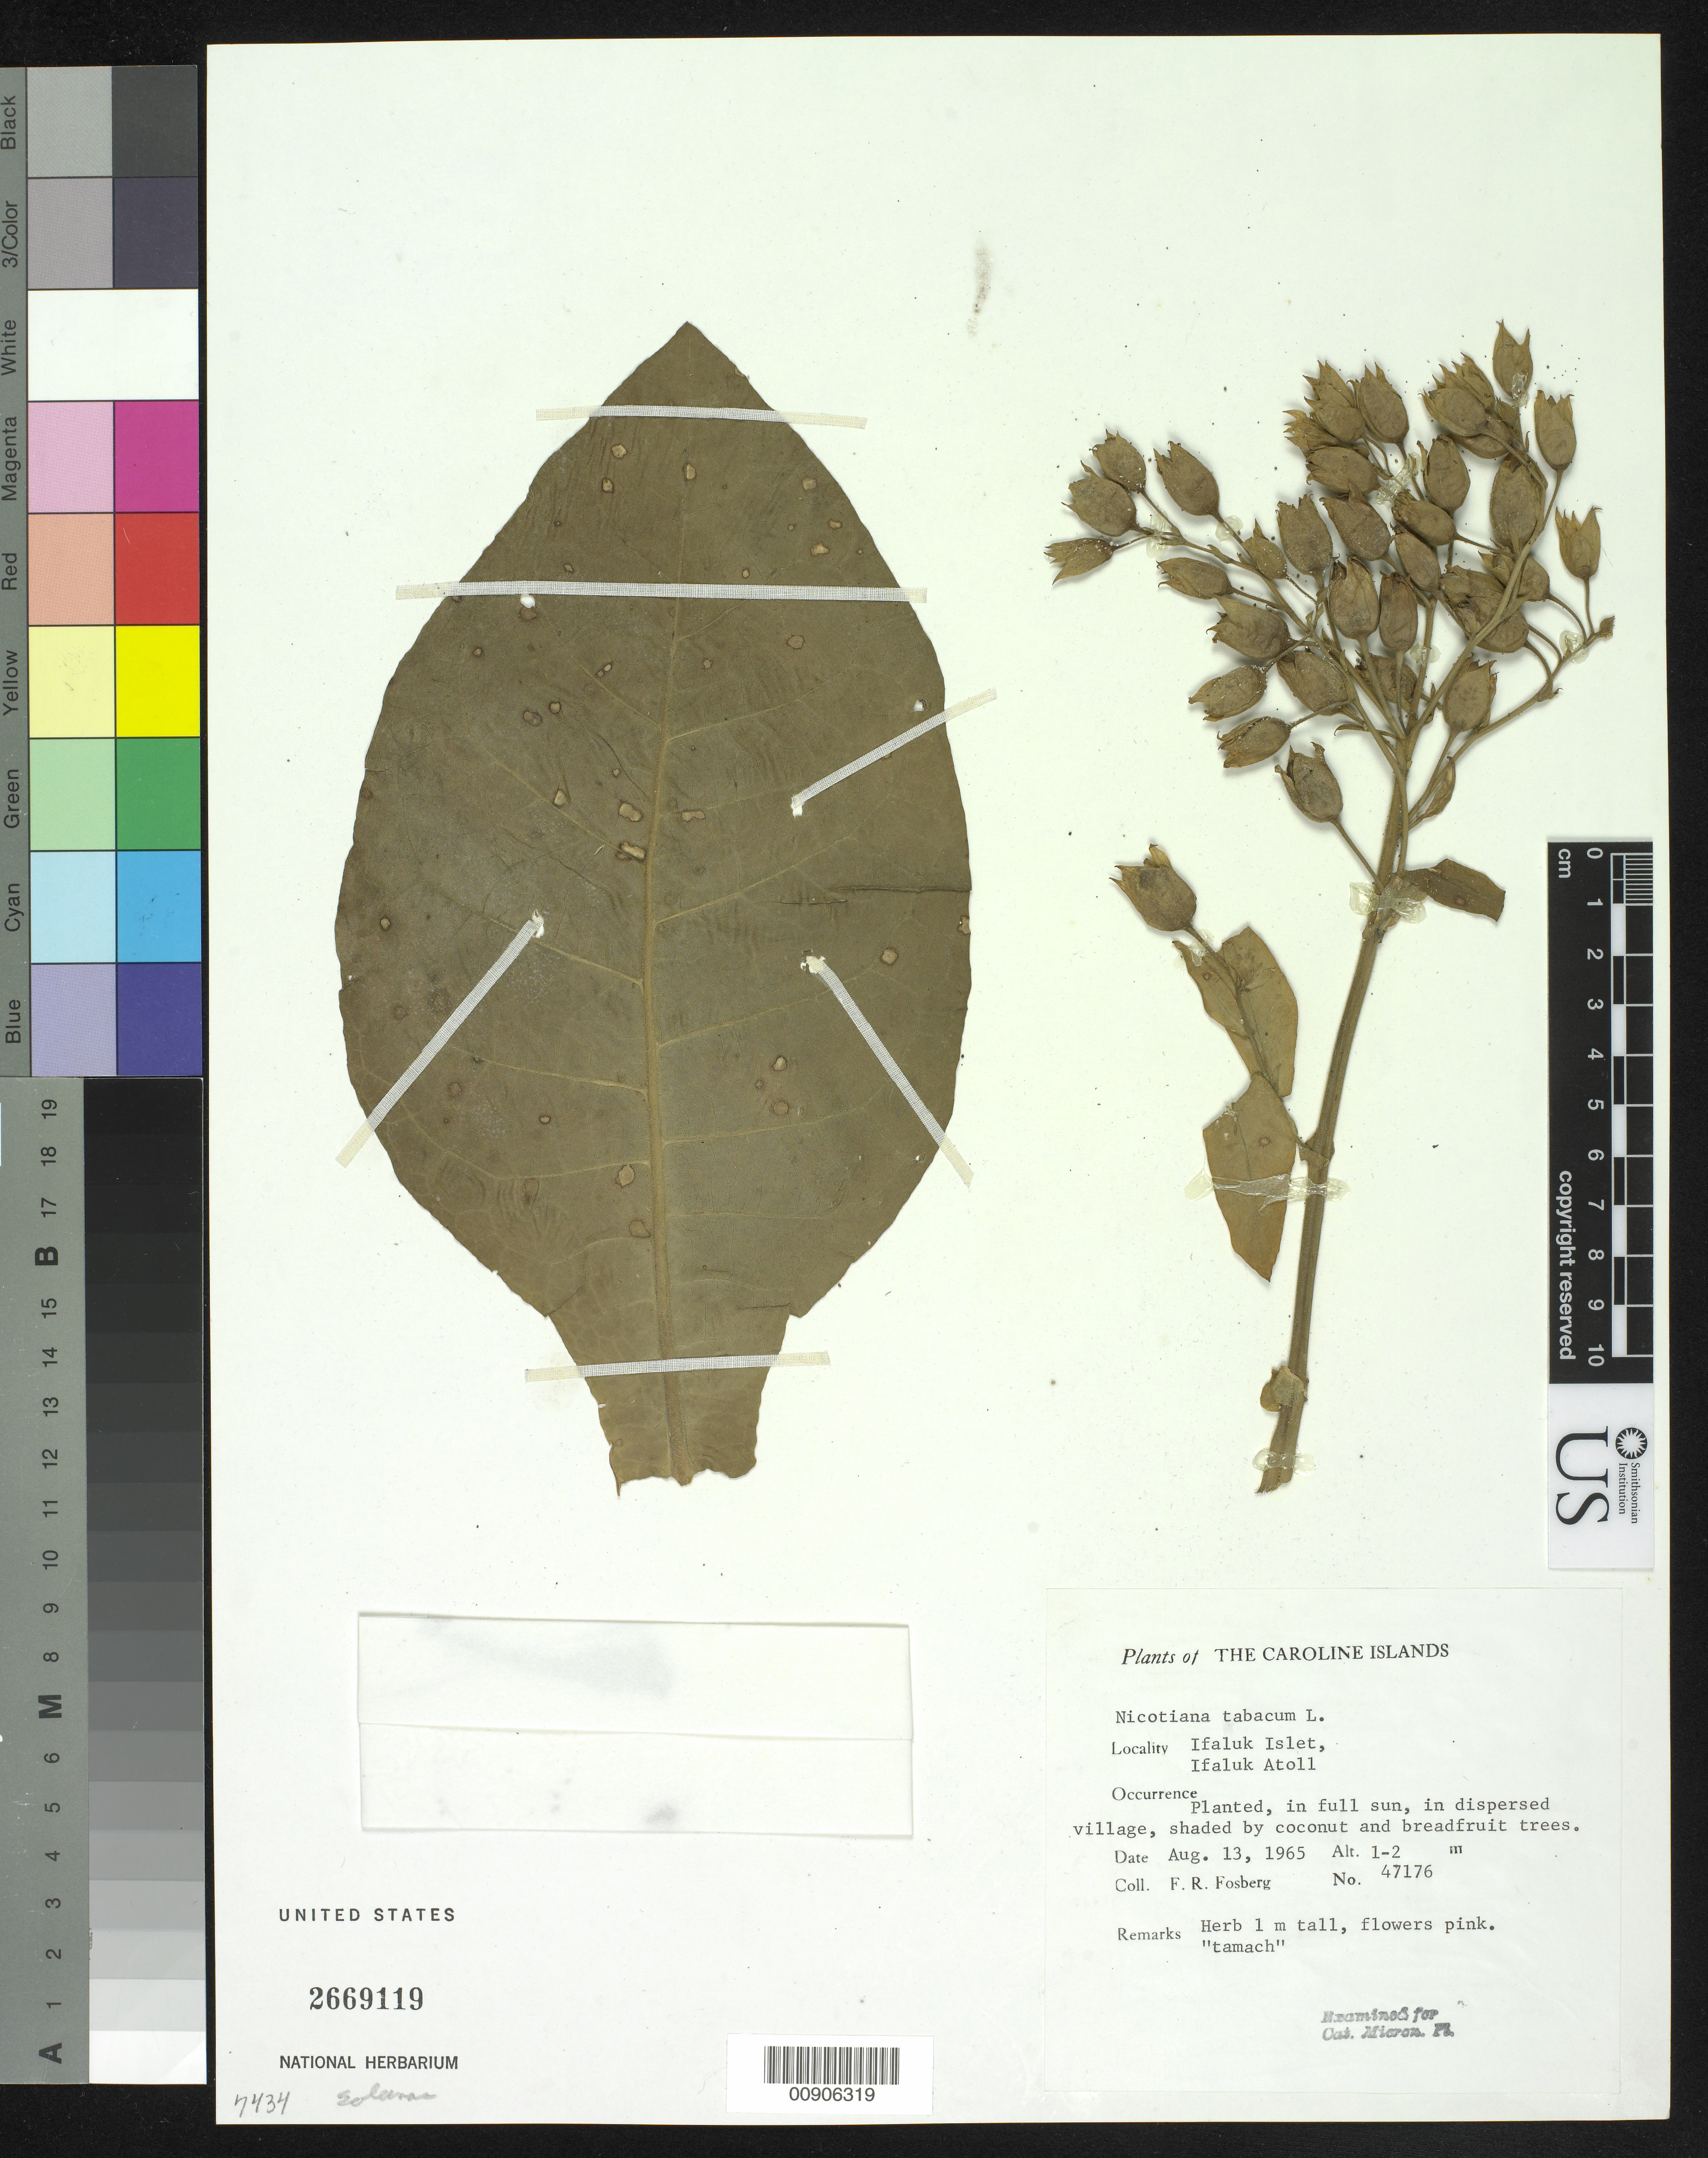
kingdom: Plantae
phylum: Tracheophyta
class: Magnoliopsida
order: Solanales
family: Solanaceae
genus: Nicotiana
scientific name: Nicotiana tabacum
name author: L.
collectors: F. R. Fosberg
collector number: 47176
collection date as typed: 13 Aug 1965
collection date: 1965-08-13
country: Micronesia, Federated States of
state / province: Yap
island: Ifalik (Ifaluk) Atoll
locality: Ifalik Islet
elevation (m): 1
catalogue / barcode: US 2669119